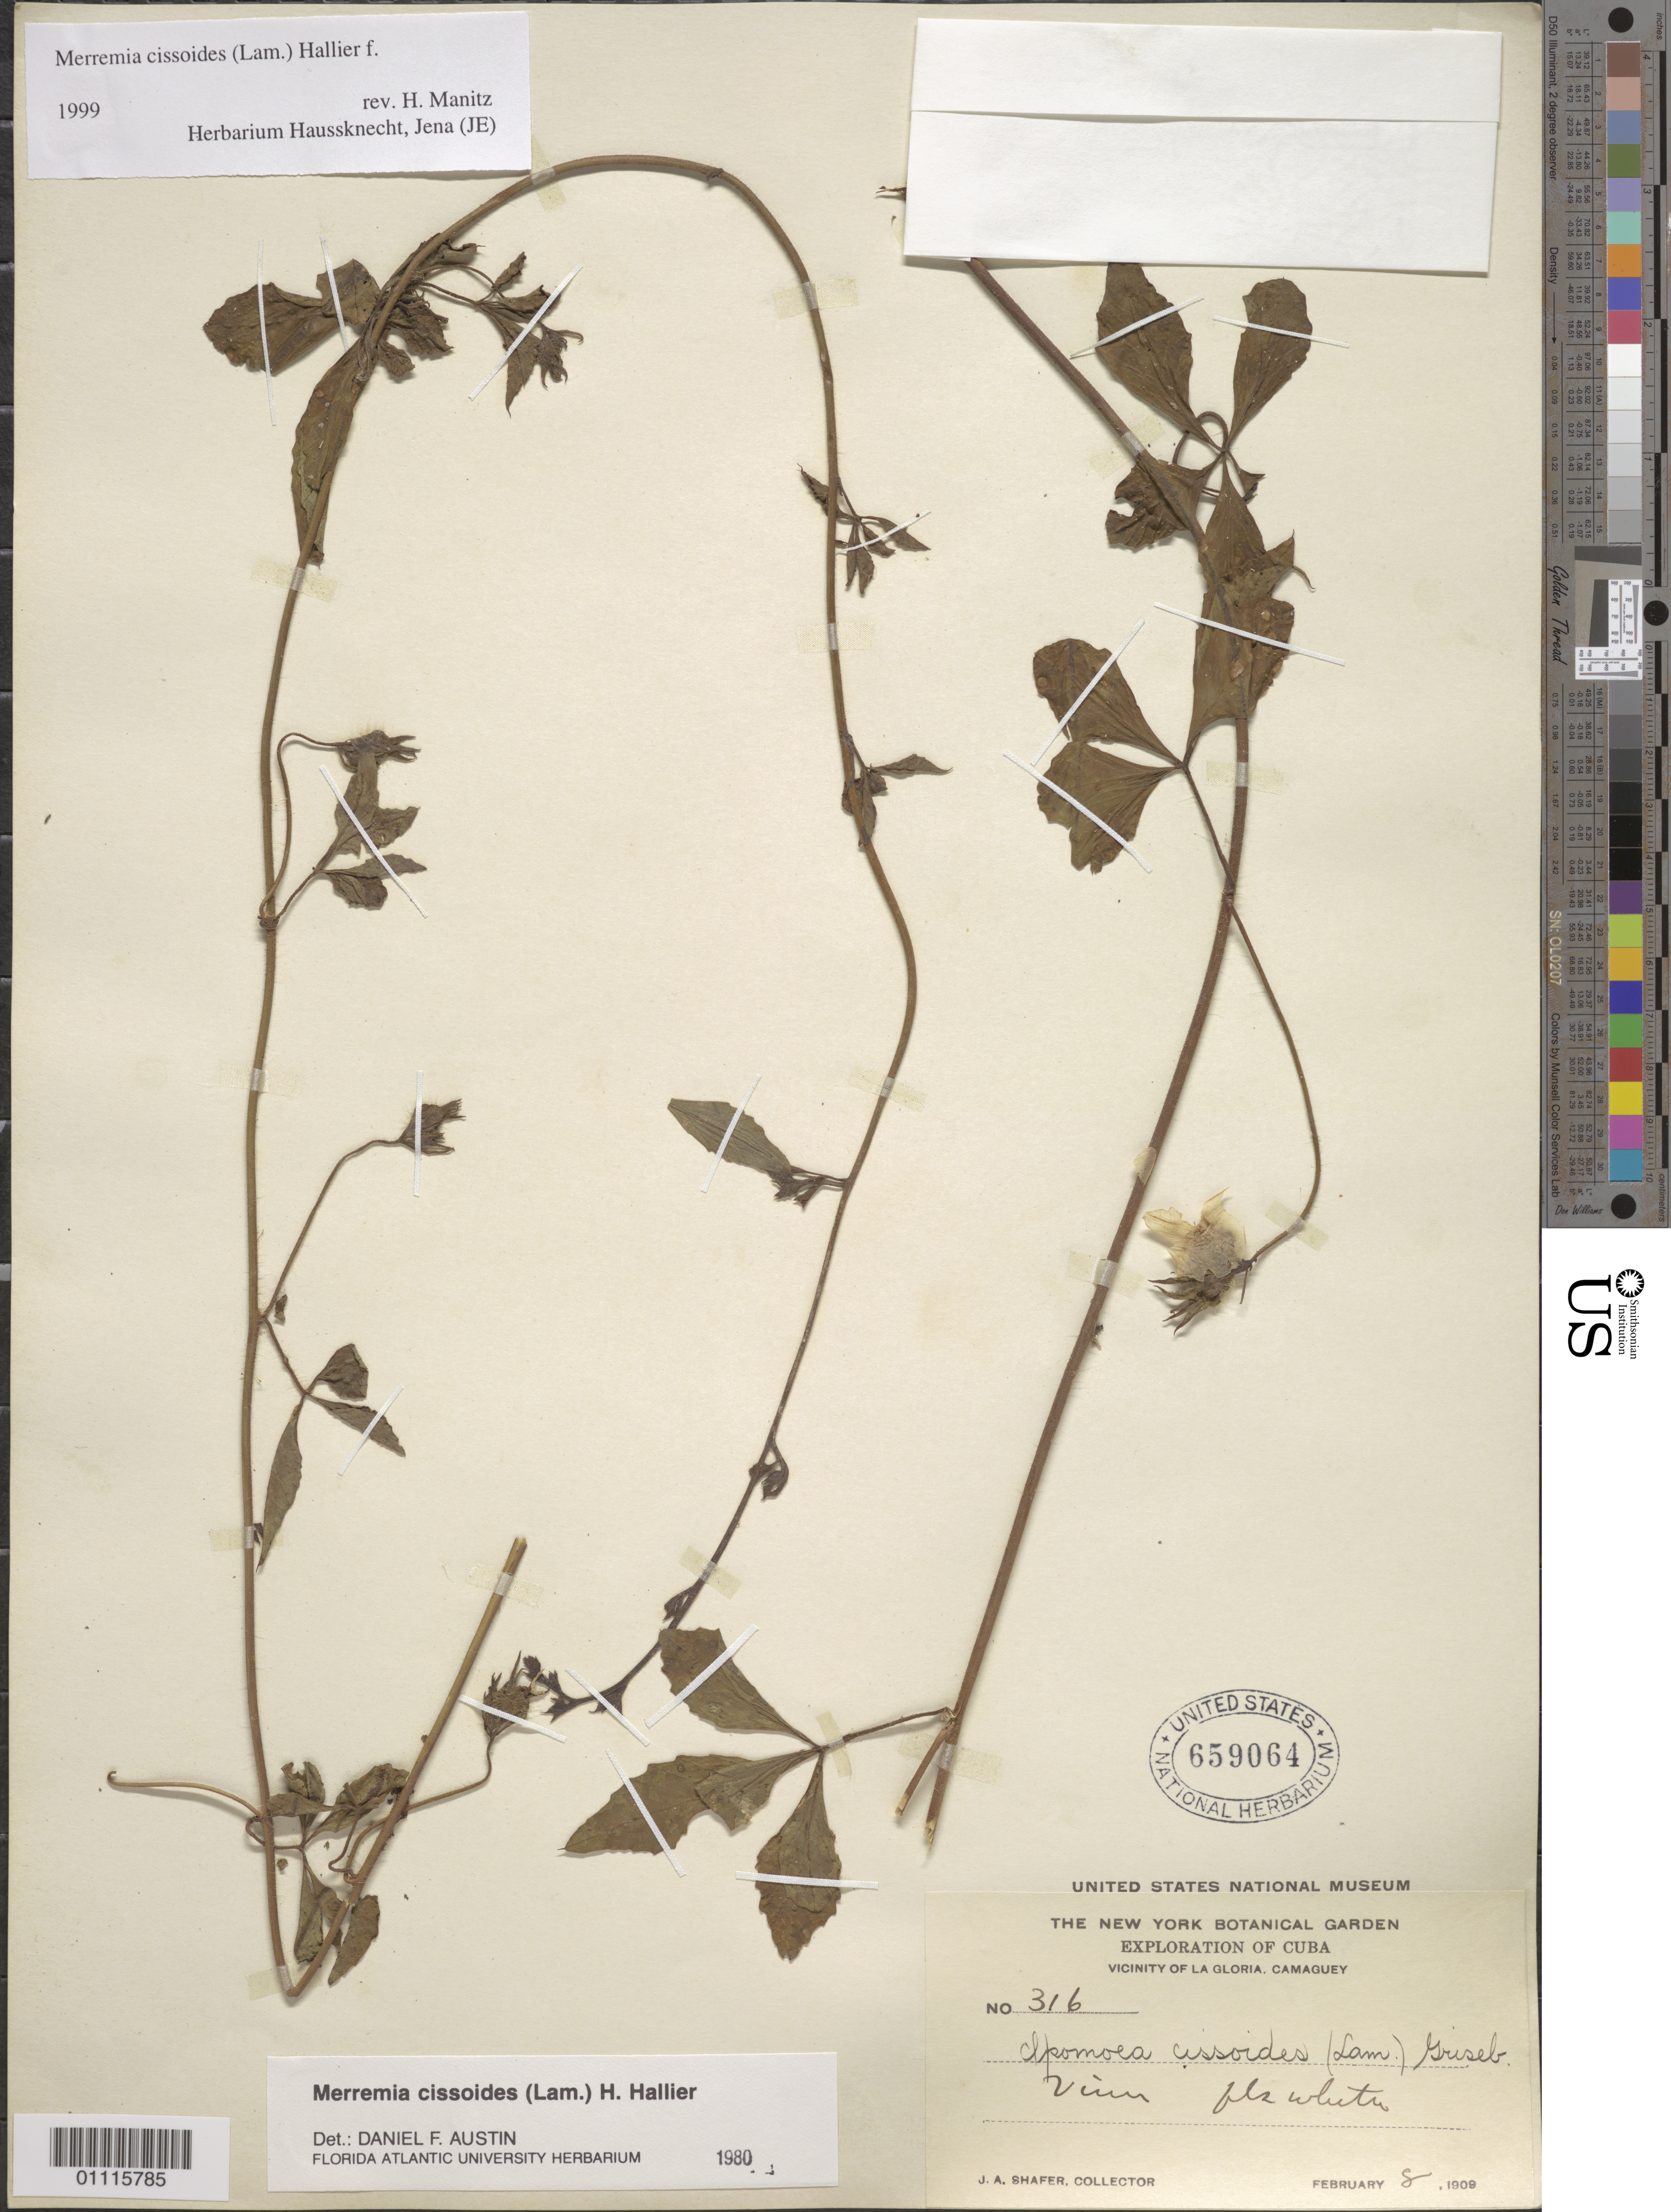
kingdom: Plantae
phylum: Tracheophyta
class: Magnoliopsida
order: Solanales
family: Convolvulaceae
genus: Distimake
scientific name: Distimake cissoides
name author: (Lam.) A. R. Simões & Staples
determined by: Strong, Mark T., (BOT), Smithsonian Institution - National Museum of Natural History (UNITED STATES)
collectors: J. A. Shafer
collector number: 316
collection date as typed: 08 Feb 1909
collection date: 1909-02-08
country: Cuba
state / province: Camagüey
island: Cuba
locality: Vicinity of La Gloria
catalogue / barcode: US 659064